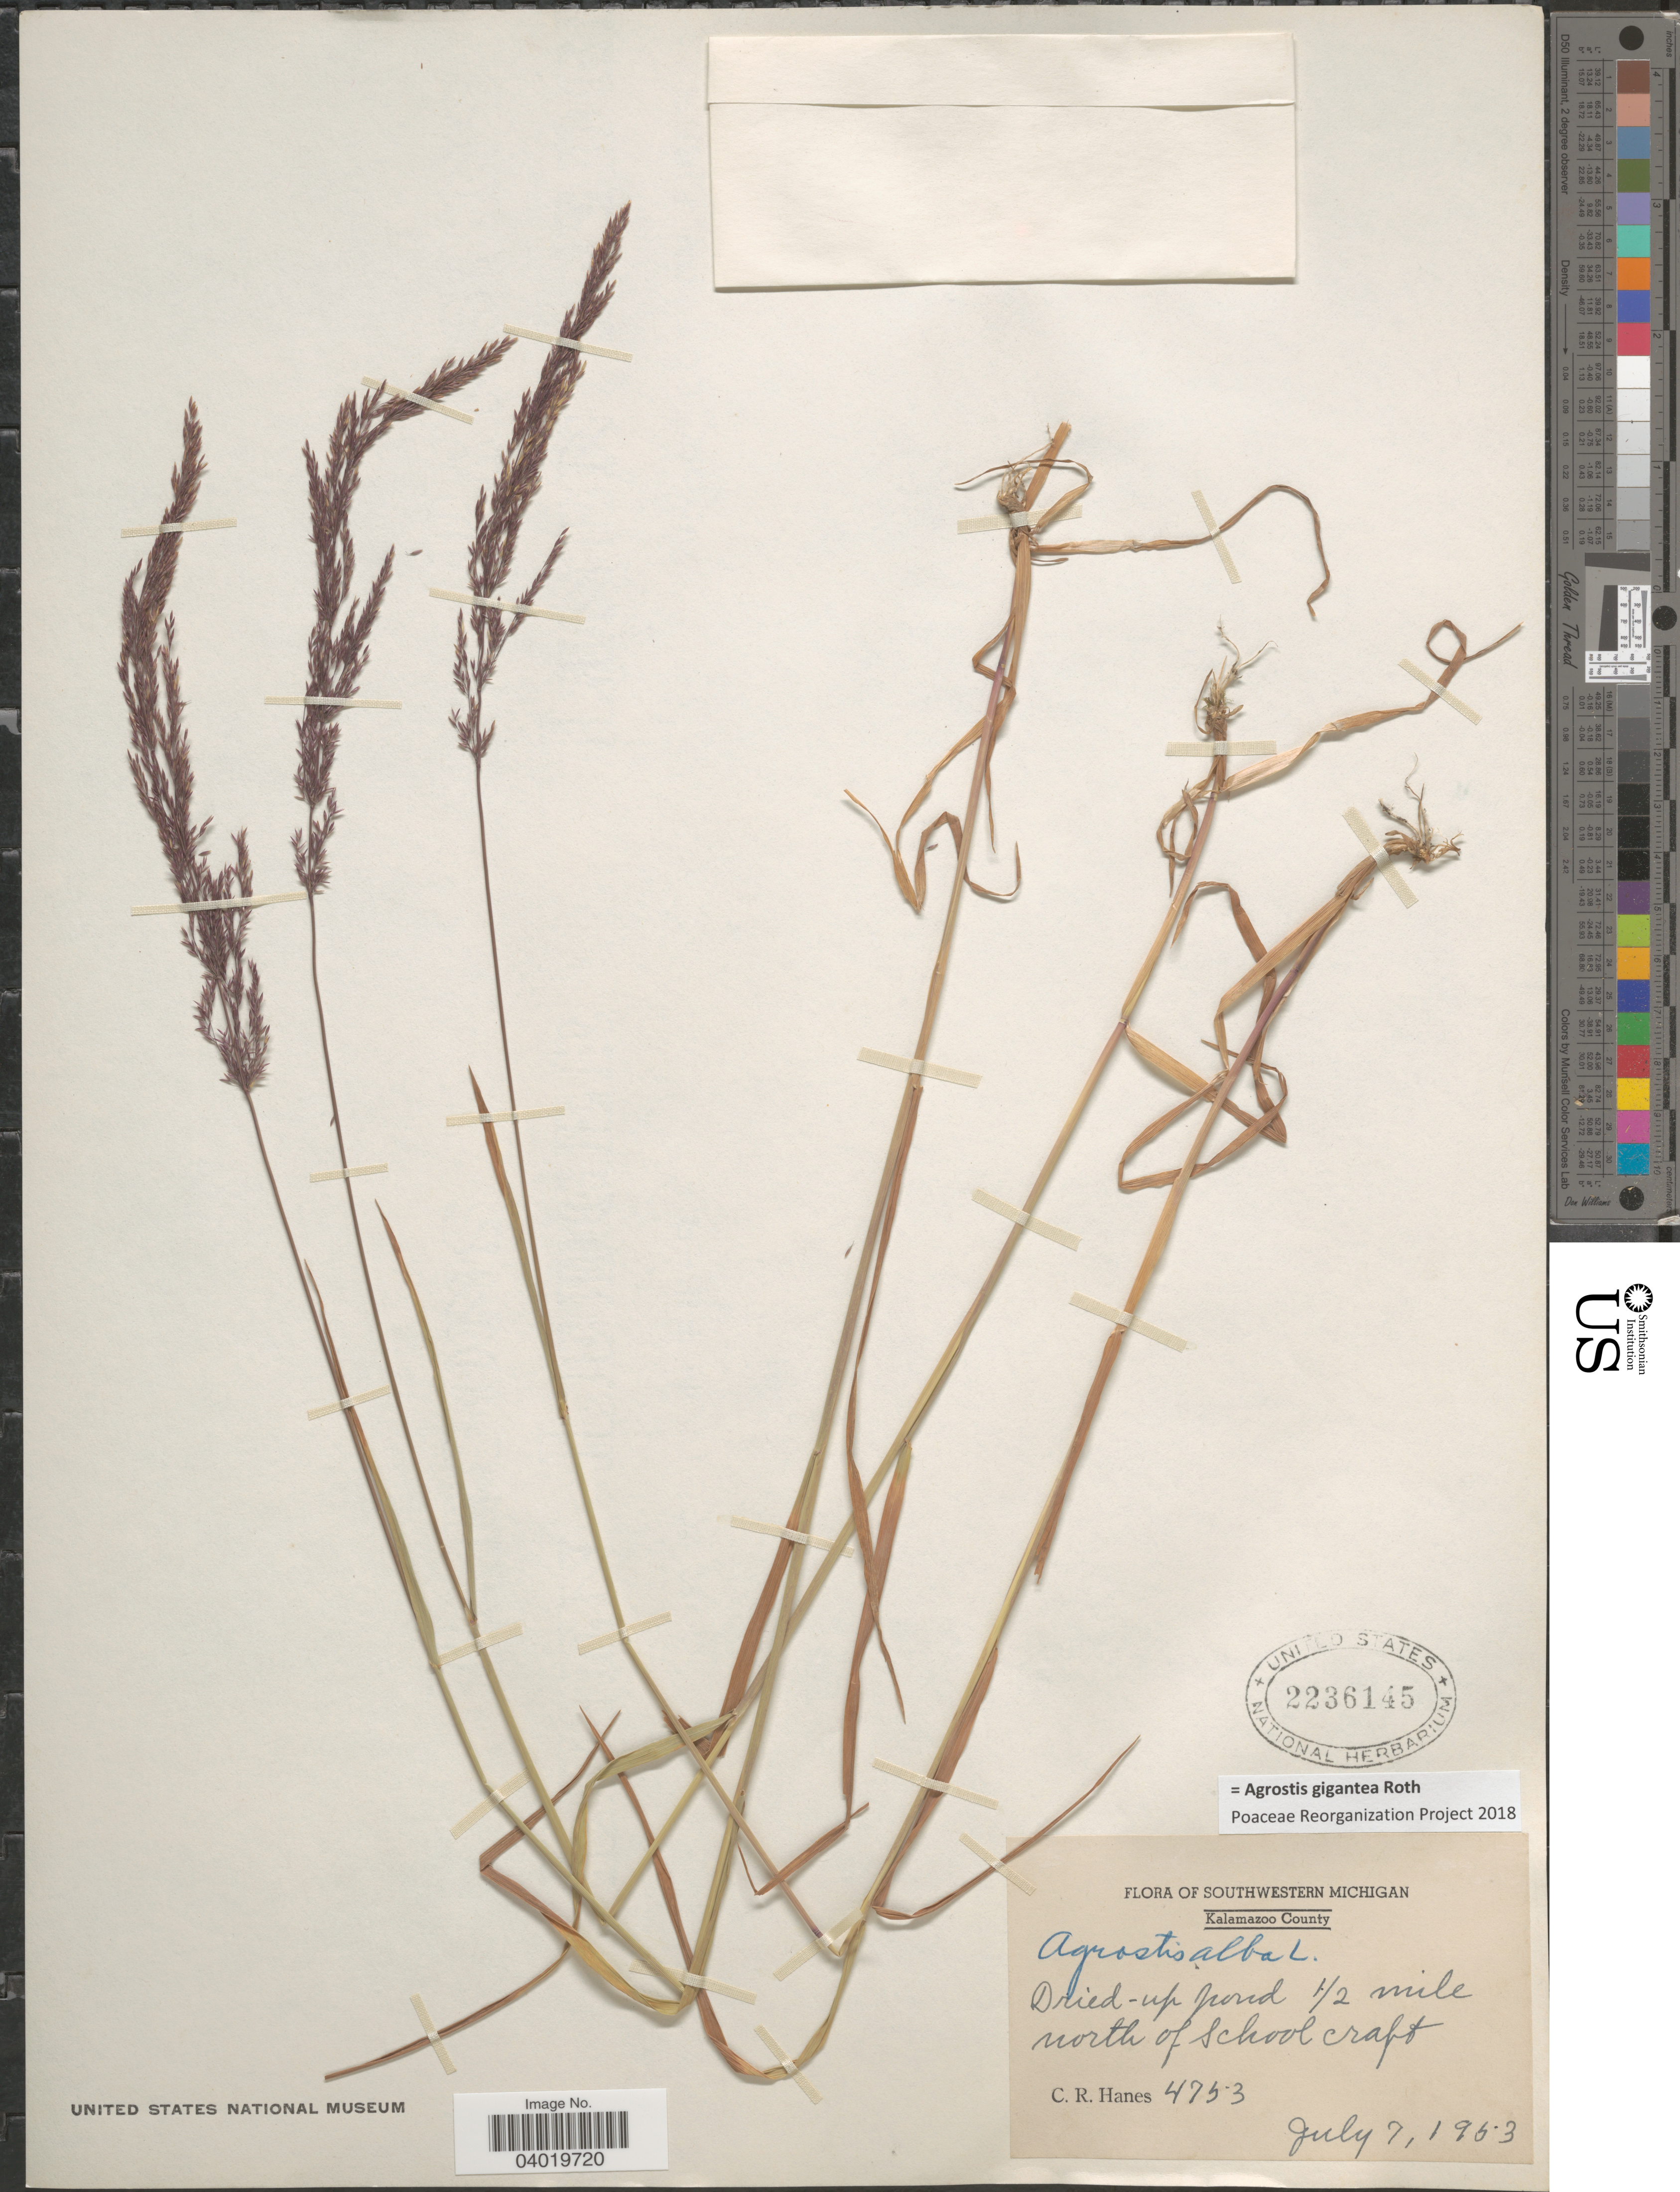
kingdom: Plantae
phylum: Tracheophyta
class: Liliopsida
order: Poales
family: Poaceae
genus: Agrostis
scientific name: Agrostis gigantea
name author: Roth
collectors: C. Hanes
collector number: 4753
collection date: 1953-07-07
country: United States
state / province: Michigan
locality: Southwestern Michigan. Kalamazoo County. ½ mile north of School craft.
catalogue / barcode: US 2236145